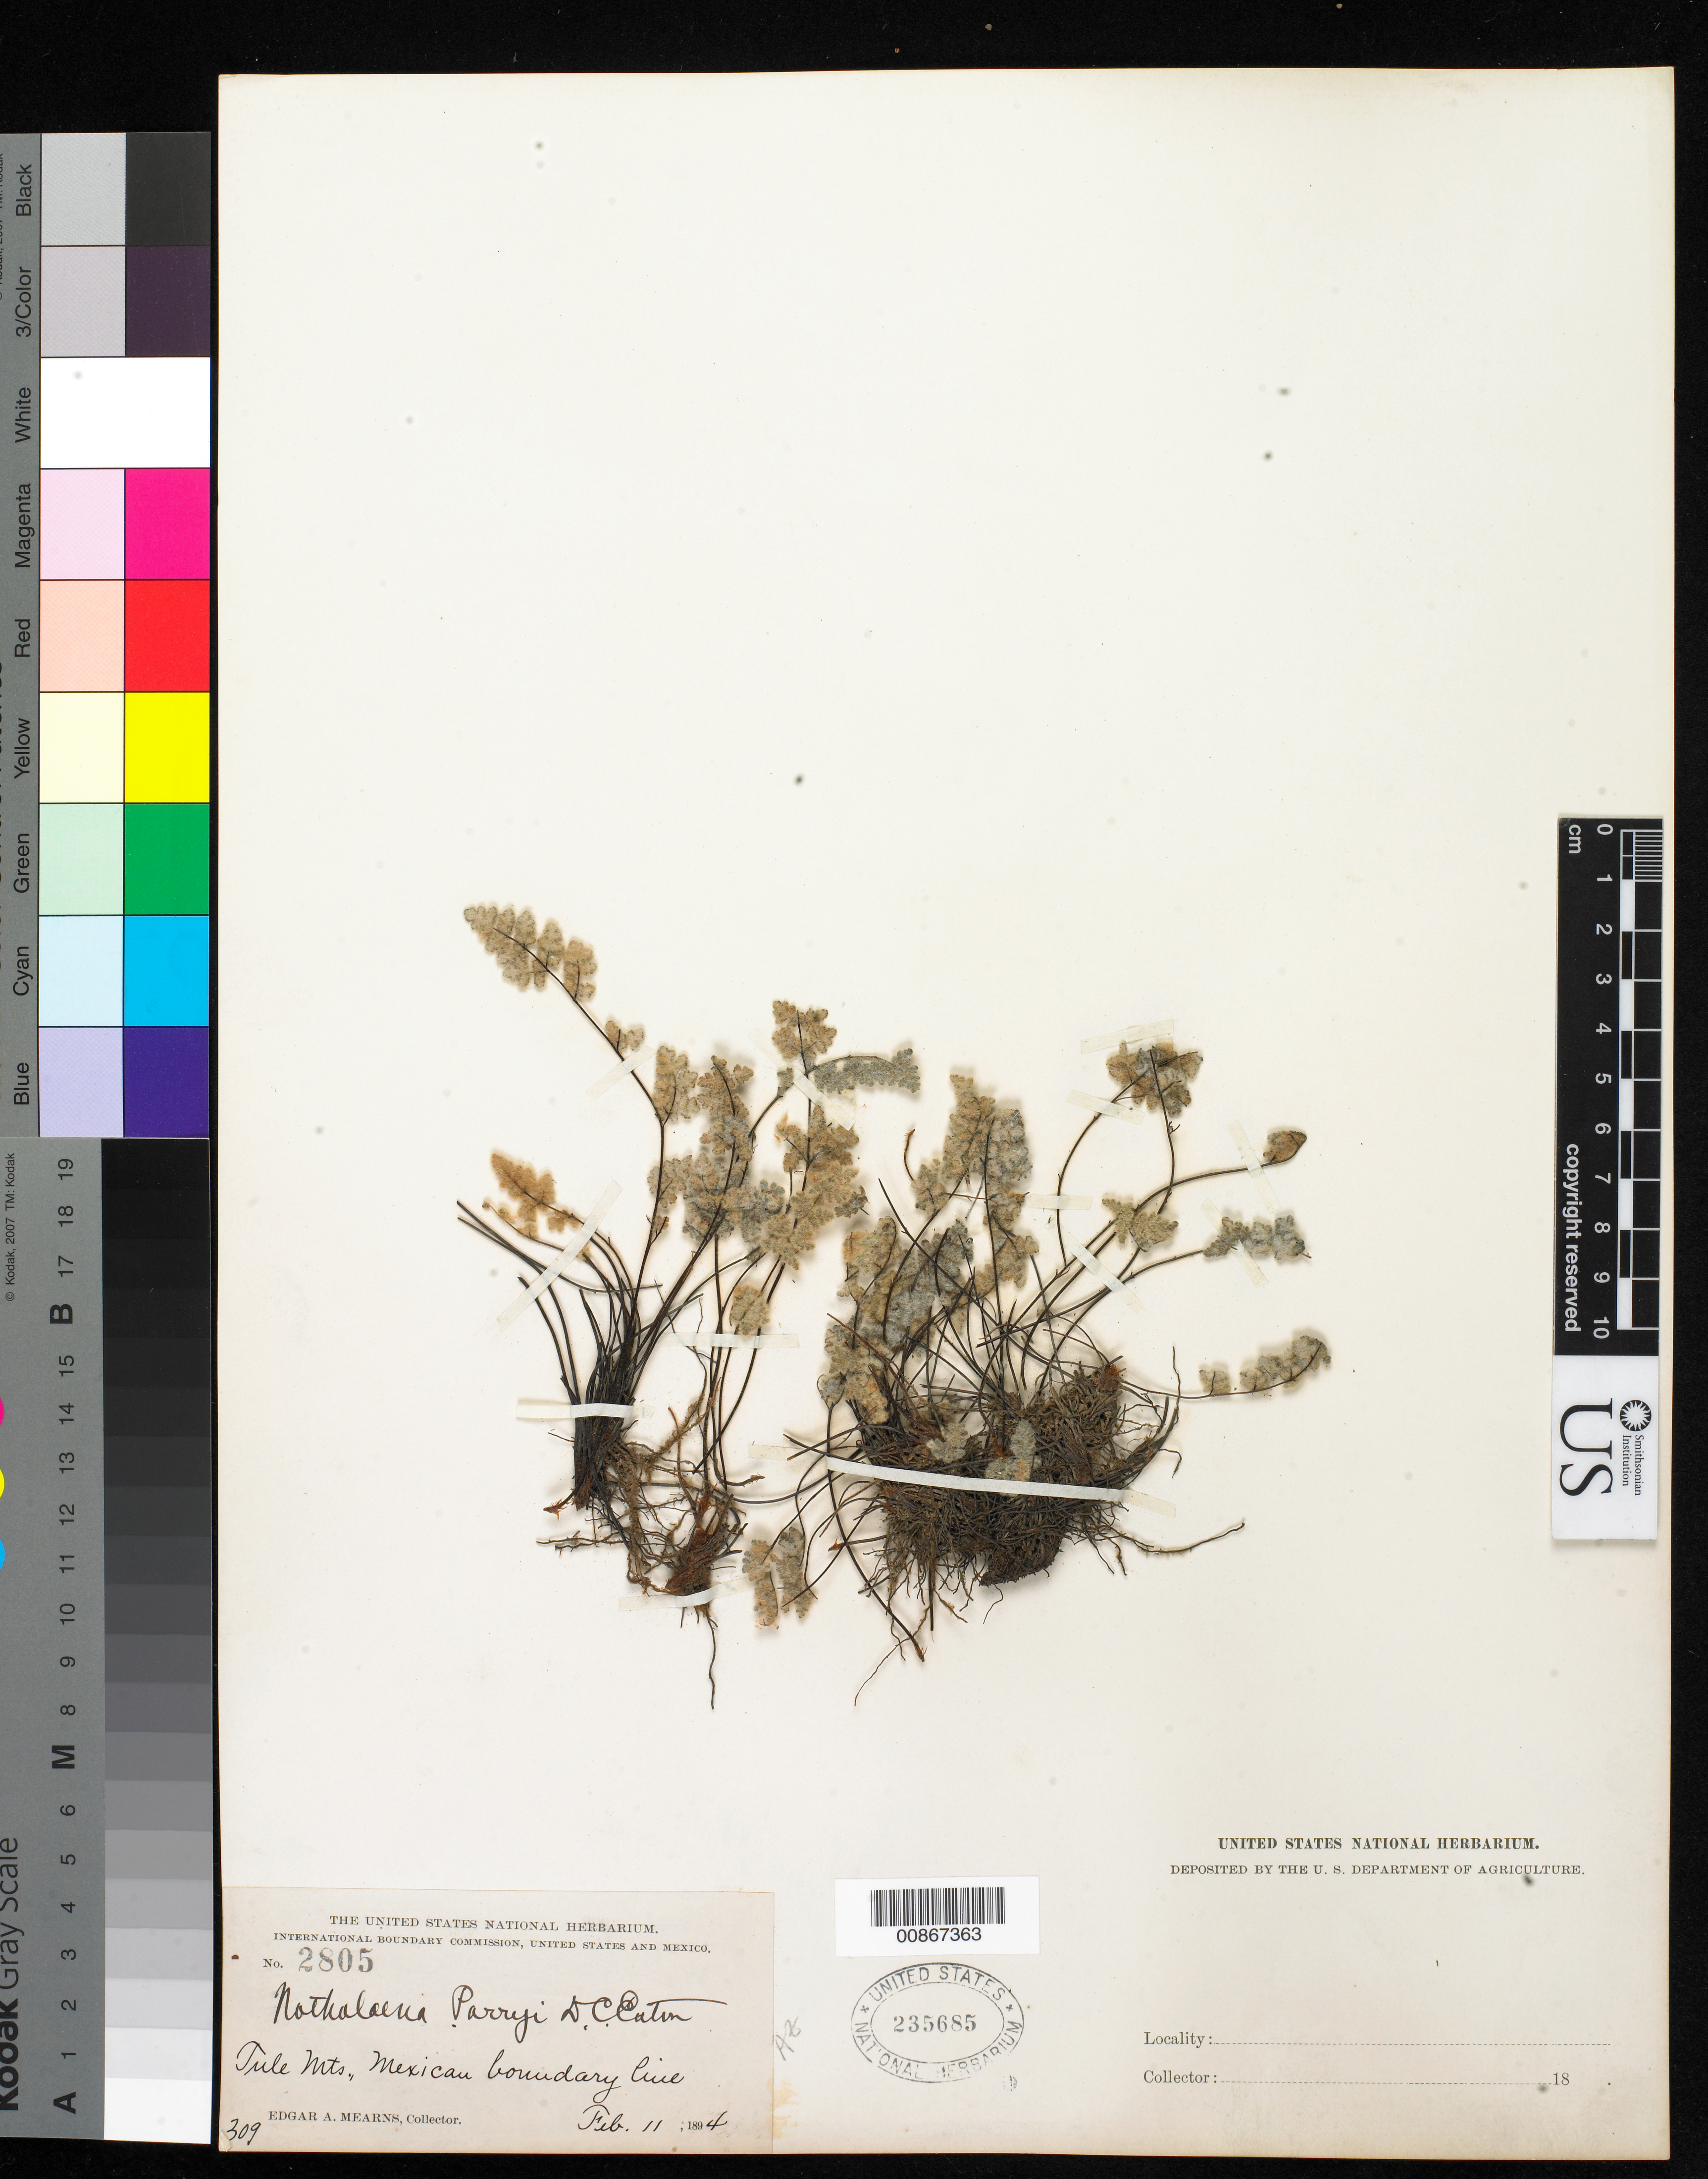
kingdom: Plantae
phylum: Tracheophyta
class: Polypodiopsida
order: Polypodiales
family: Pteridaceae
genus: Myriopteris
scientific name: Myriopteris parryi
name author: (D.C. Eaton) Grusz & Windham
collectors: E. A. Mearns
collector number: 2805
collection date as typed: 11 Feb 1894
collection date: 1894-02-11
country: United States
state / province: Arizona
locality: Tule Mts., Mexican Boundary Line.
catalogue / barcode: US 235685